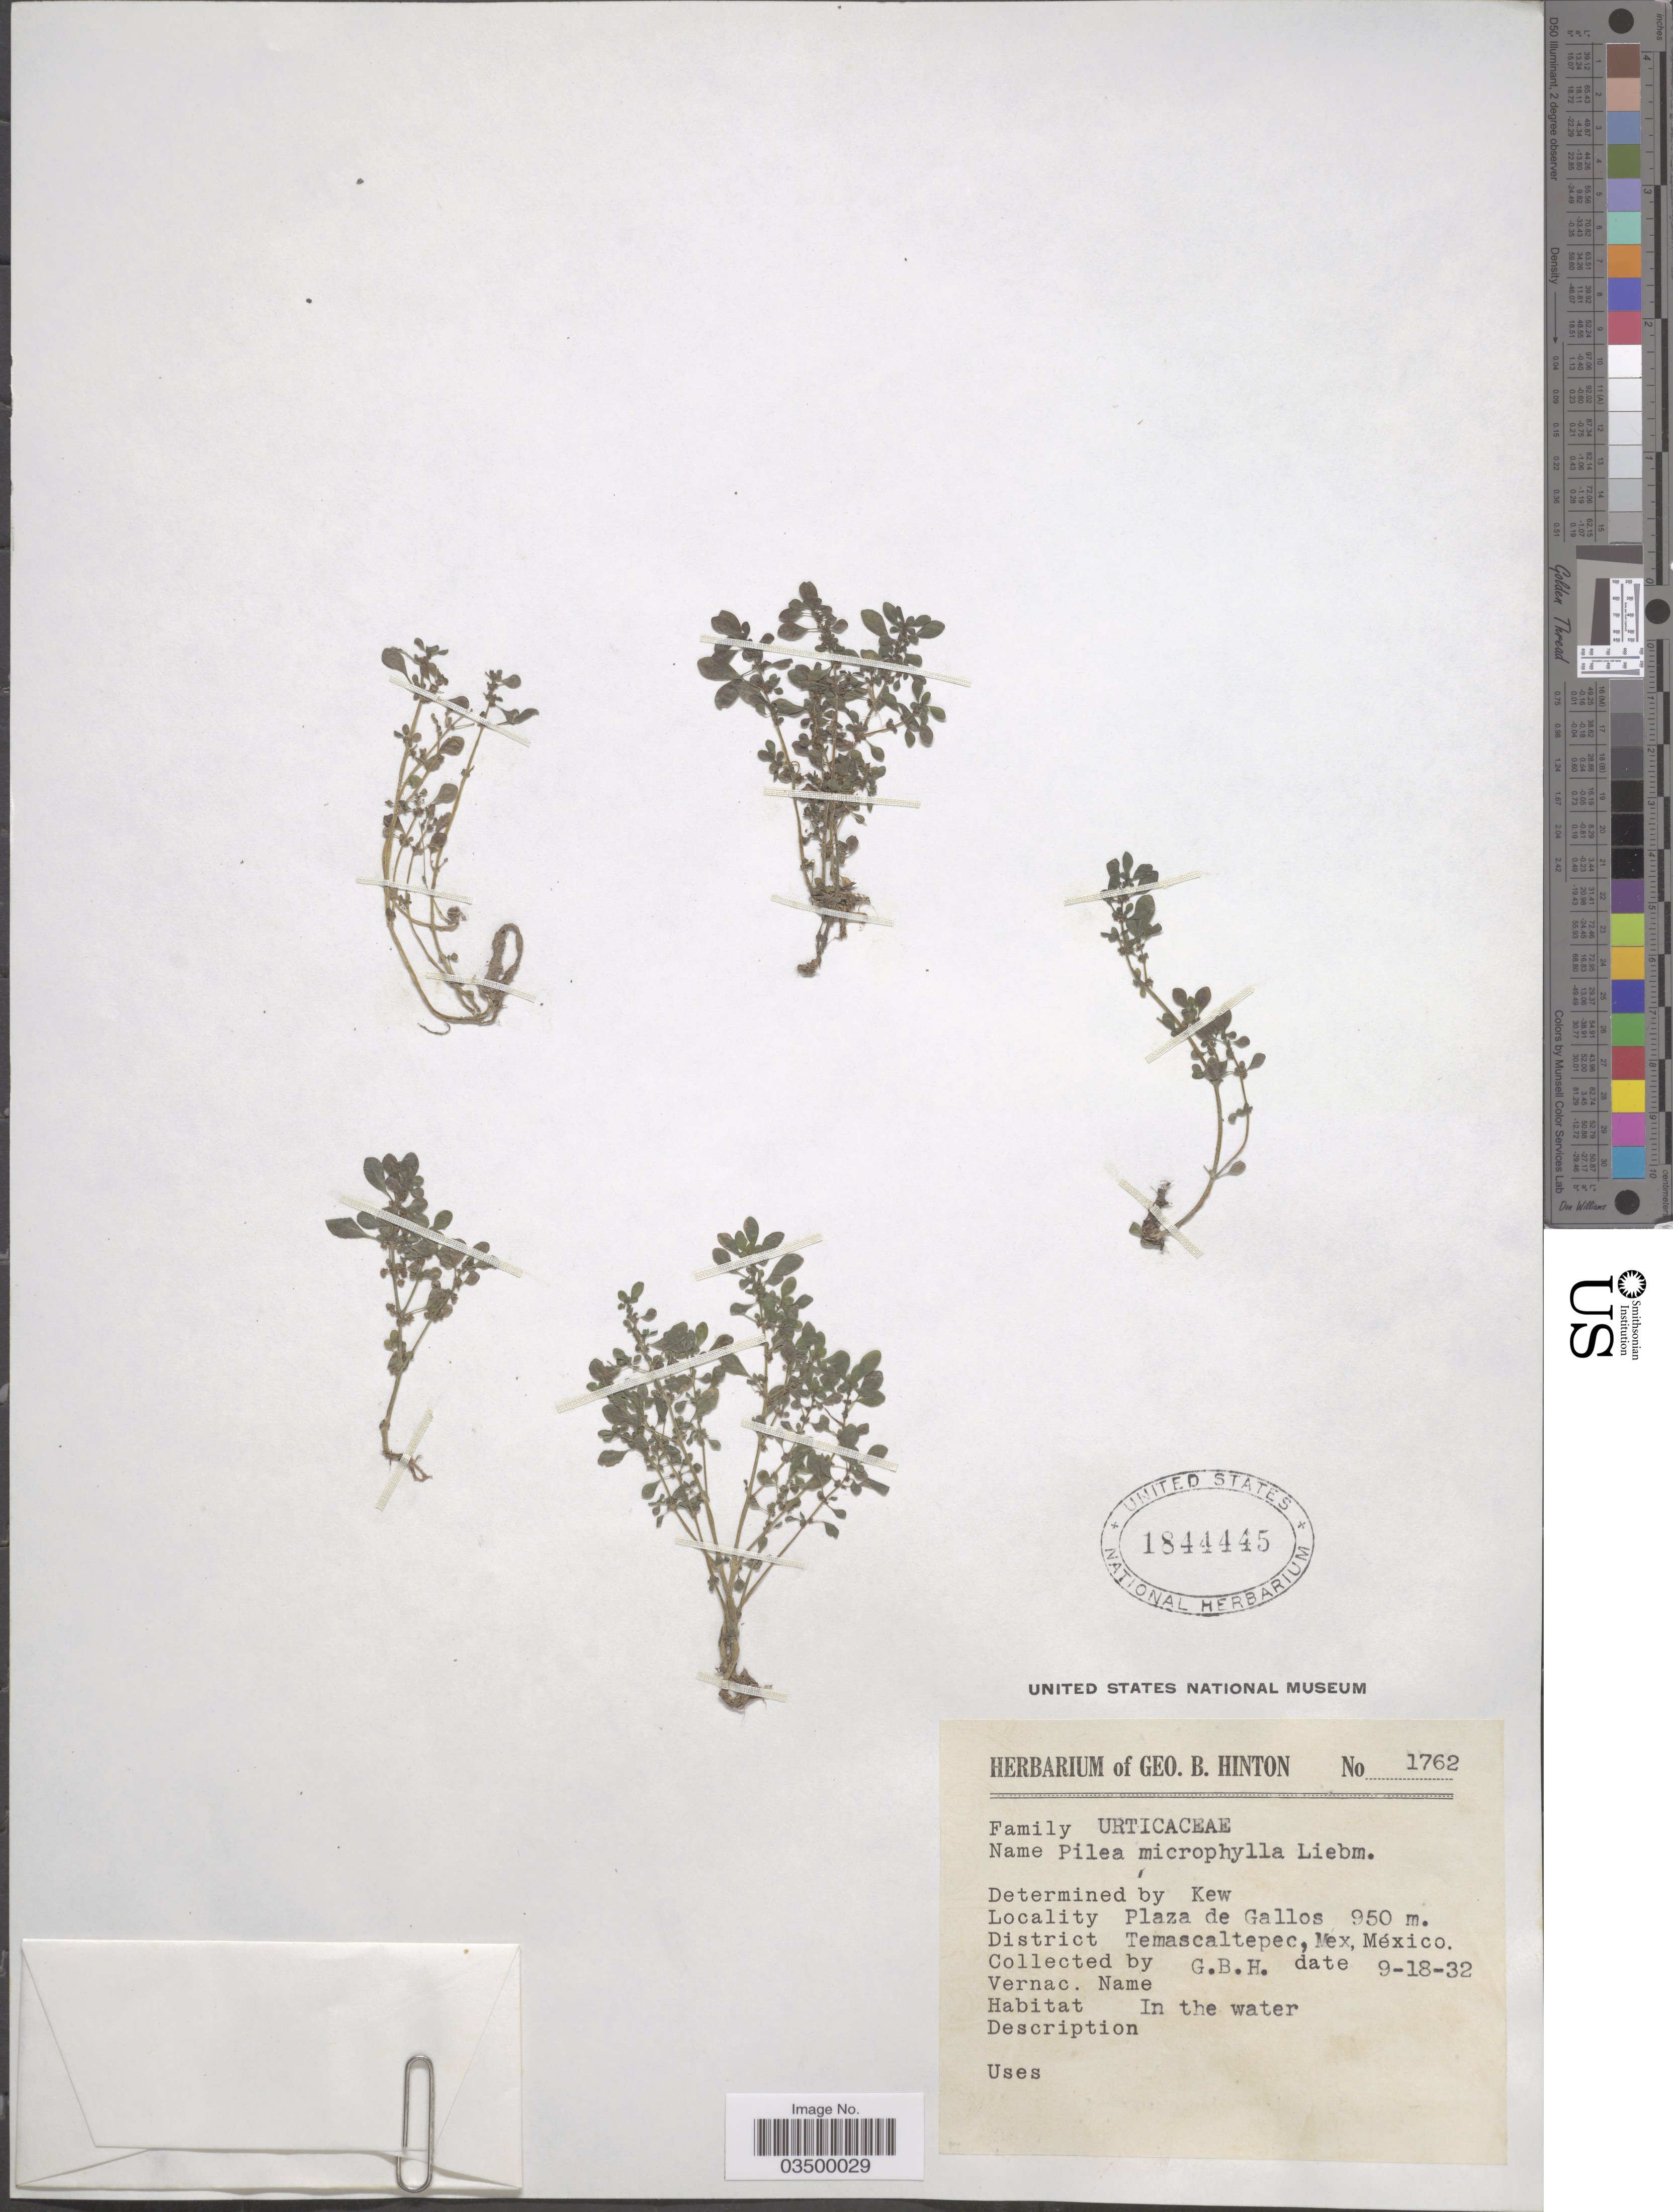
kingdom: Plantae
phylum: Tracheophyta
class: Magnoliopsida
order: Rosales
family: Urticaceae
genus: Pilea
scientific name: Pilea microphylla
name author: (L.) Liebm.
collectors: G. B. Hinton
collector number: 1762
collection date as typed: Transcribed d/m/y: 18/9/32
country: Mexico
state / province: México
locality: Plaza de Gallos. District Temascaltepec.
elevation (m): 950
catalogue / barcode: US 1844445